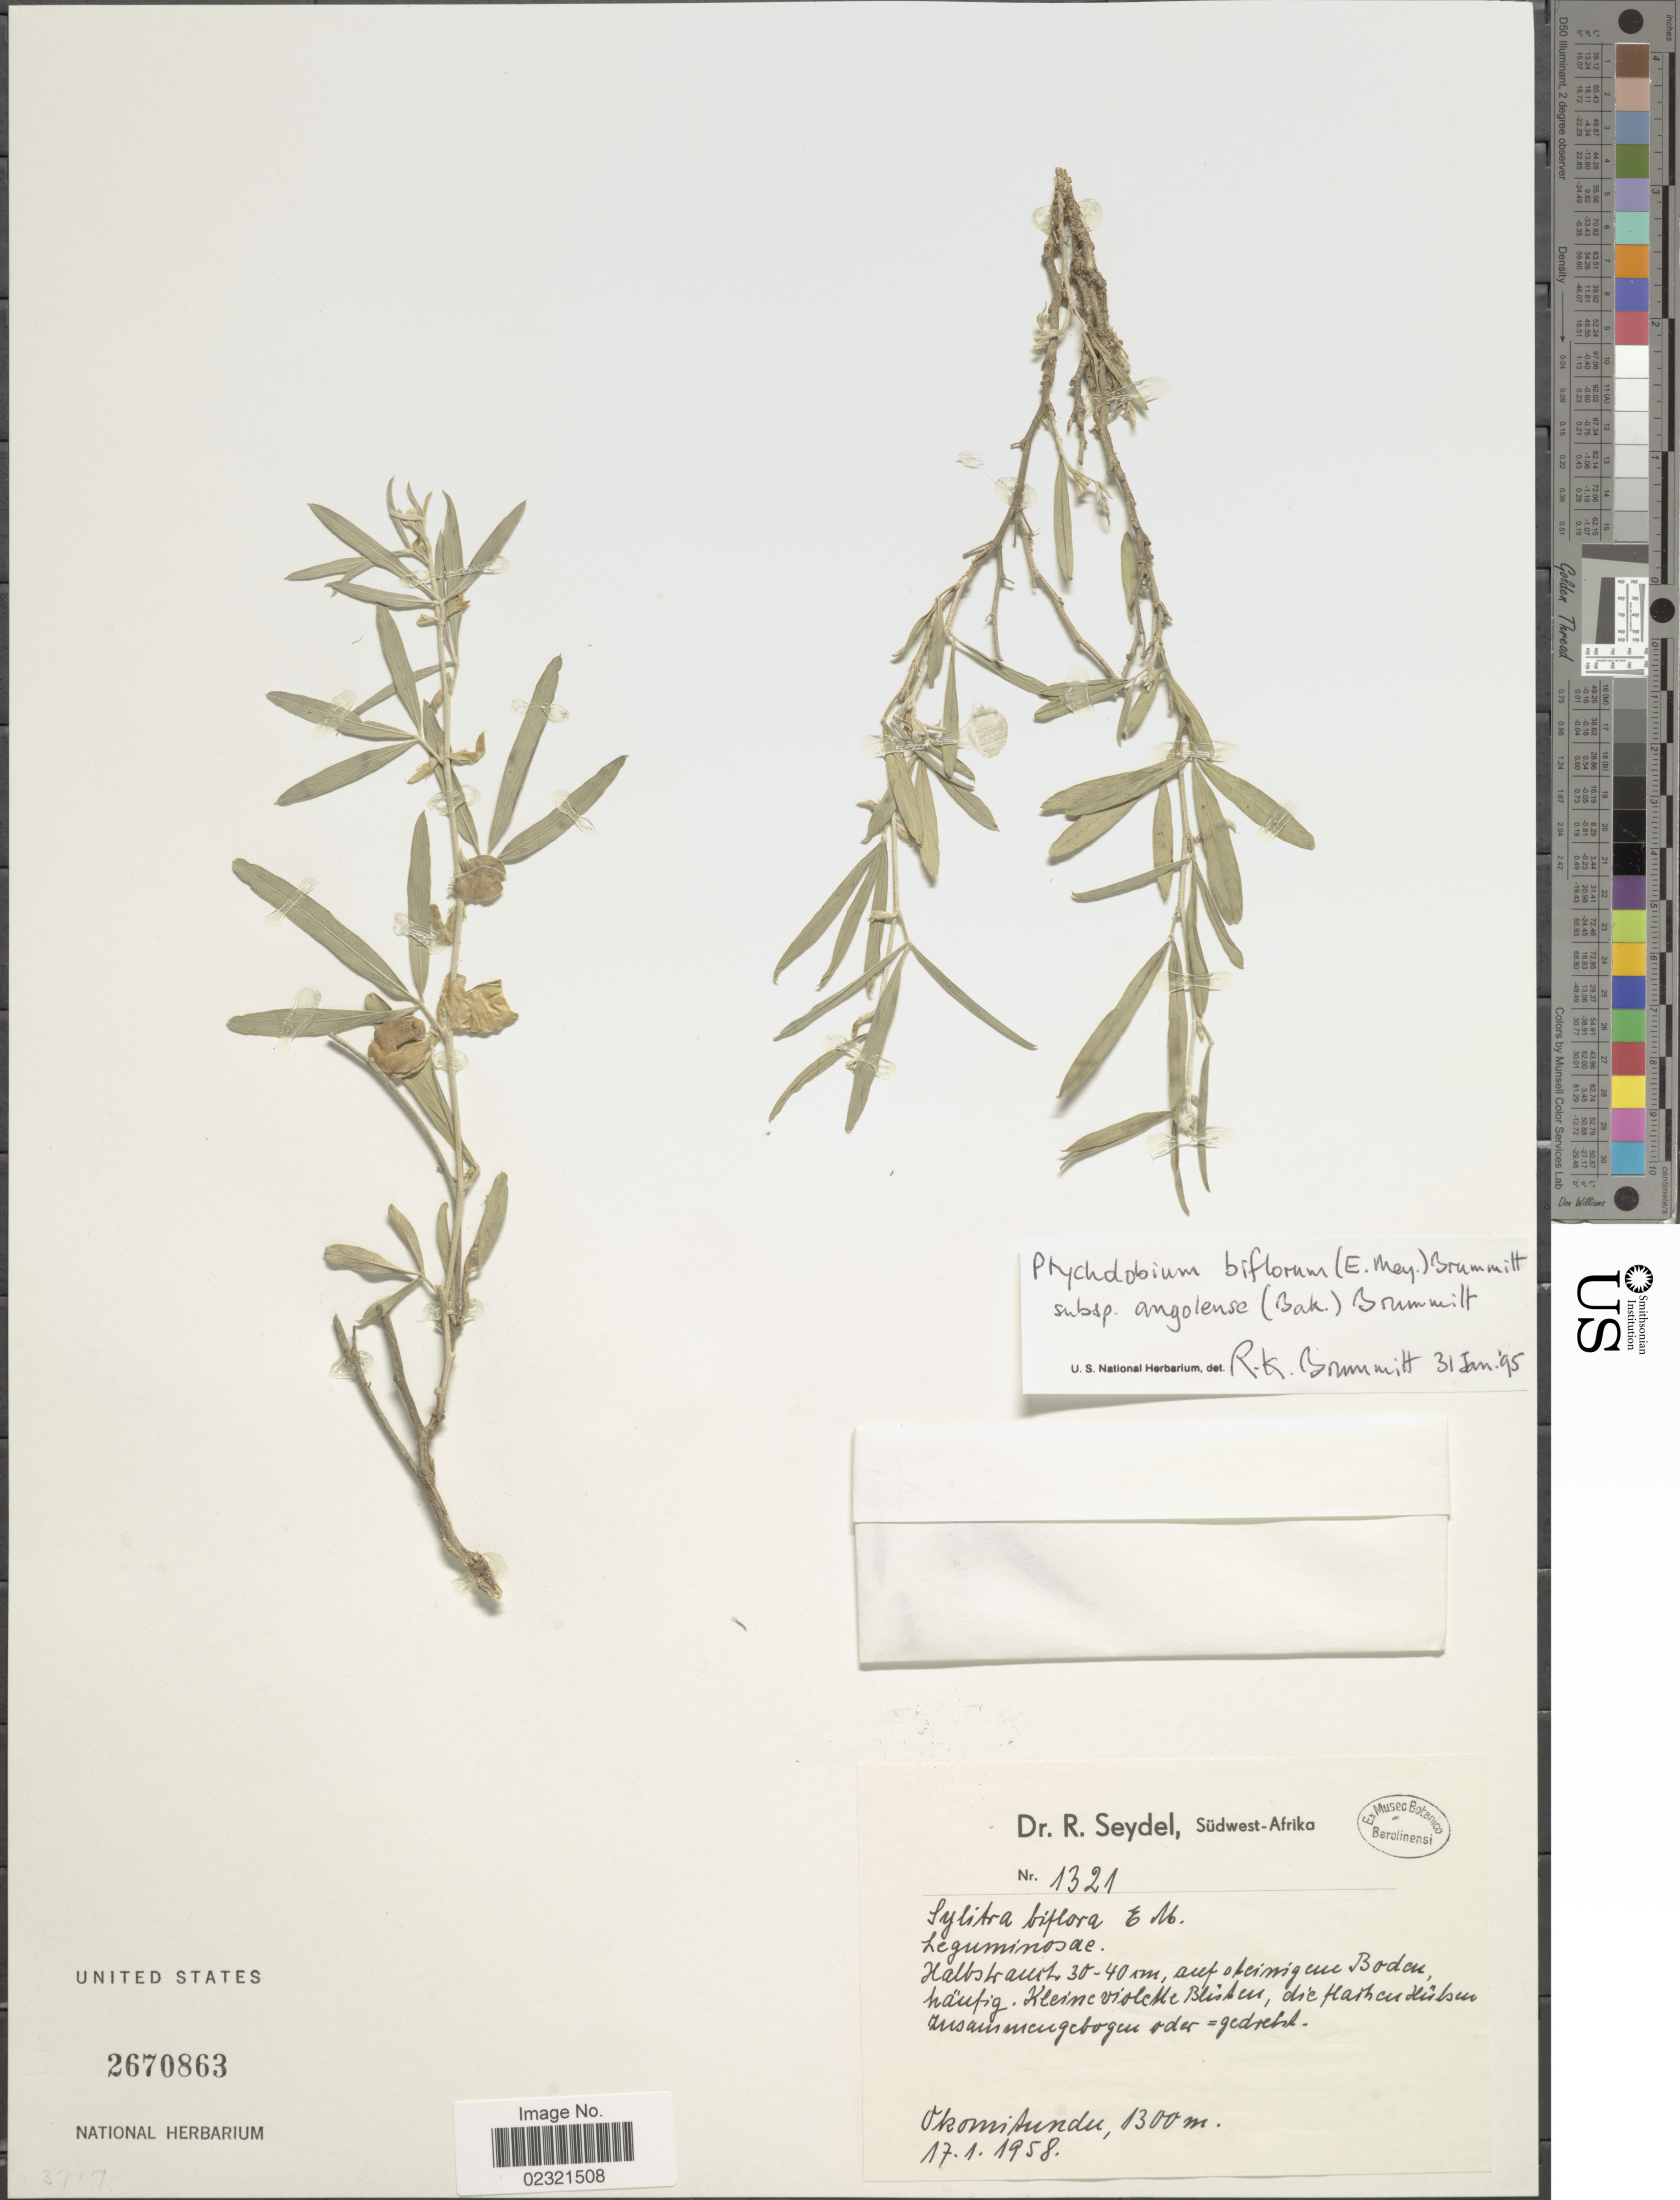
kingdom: Plantae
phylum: Tracheophyta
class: Magnoliopsida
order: Fabales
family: Fabaceae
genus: Ptycholobium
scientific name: Ptycholobium biflorum subsp. angolense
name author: (Baker) Brummitt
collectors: R. Seydel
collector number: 1321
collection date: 1958-01-17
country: Namibia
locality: Sudwest-Afrika. Okomitundu.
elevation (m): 1300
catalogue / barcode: US 2670863